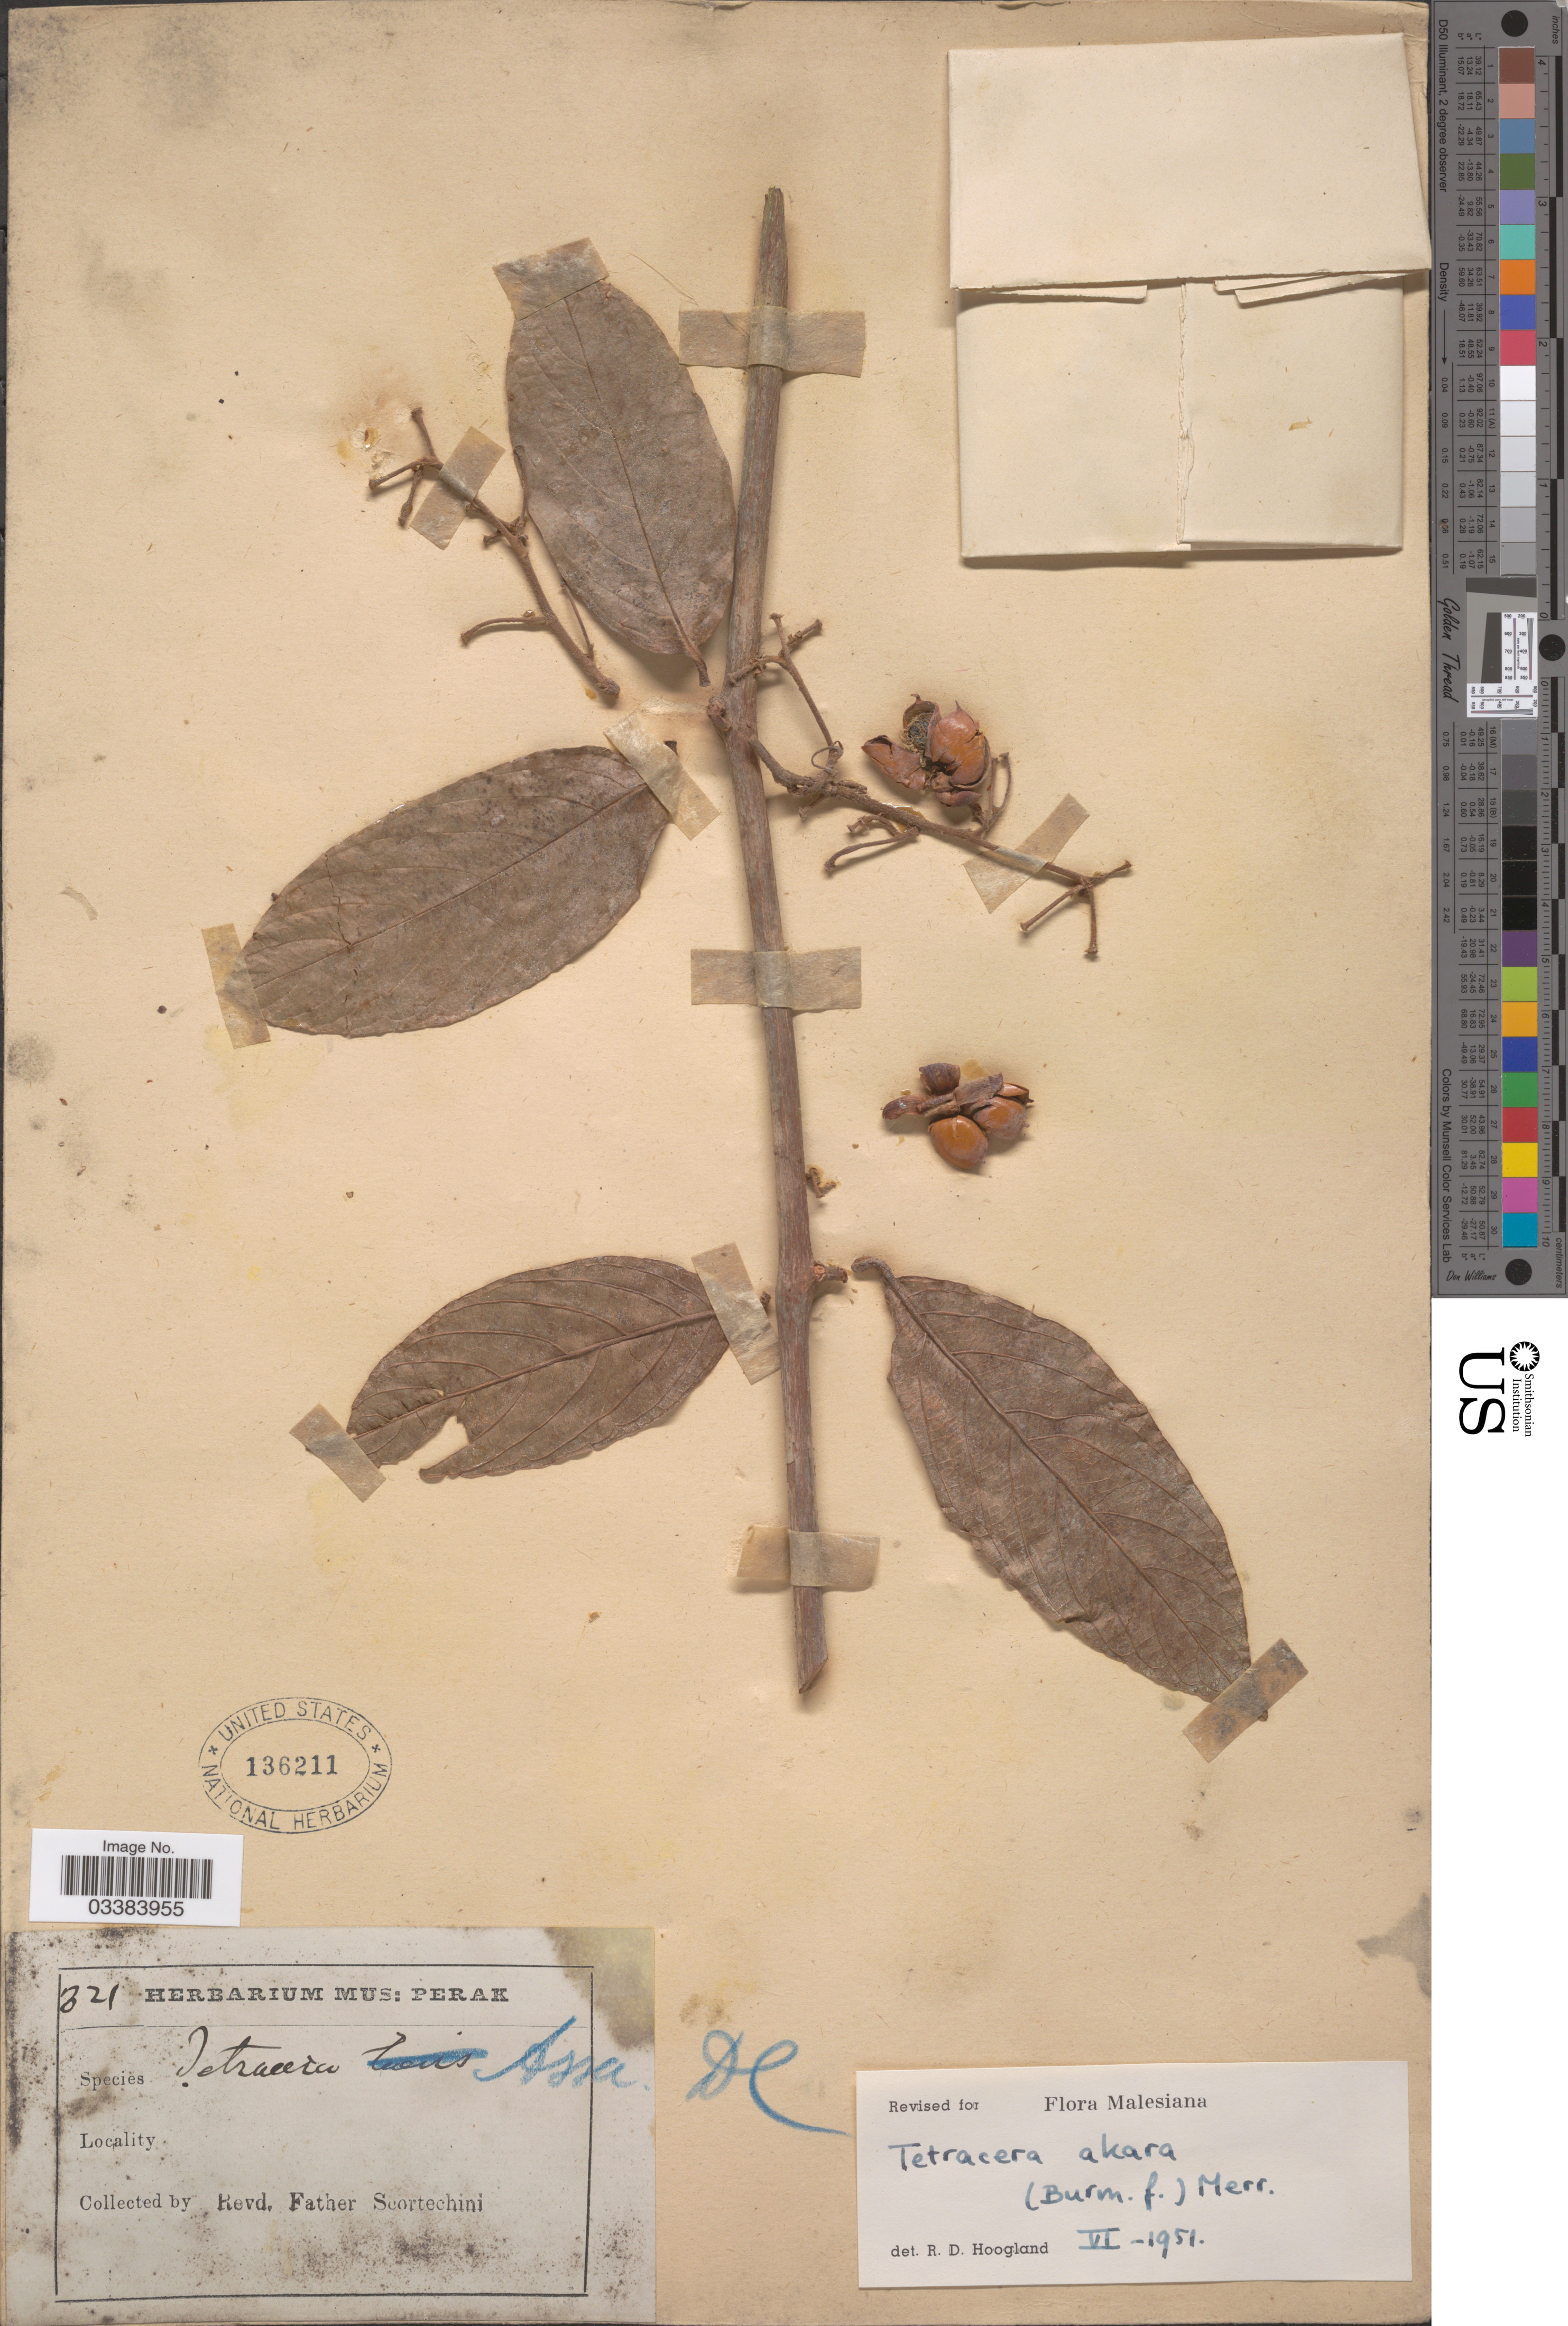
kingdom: Plantae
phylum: Tracheophyta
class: Magnoliopsida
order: Dilleniales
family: Dilleniaceae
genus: Tetracera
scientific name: Tetracera akara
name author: Hook. f.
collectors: Fr. Scortechini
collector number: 321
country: Malaysia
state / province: Perak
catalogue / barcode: US 136211